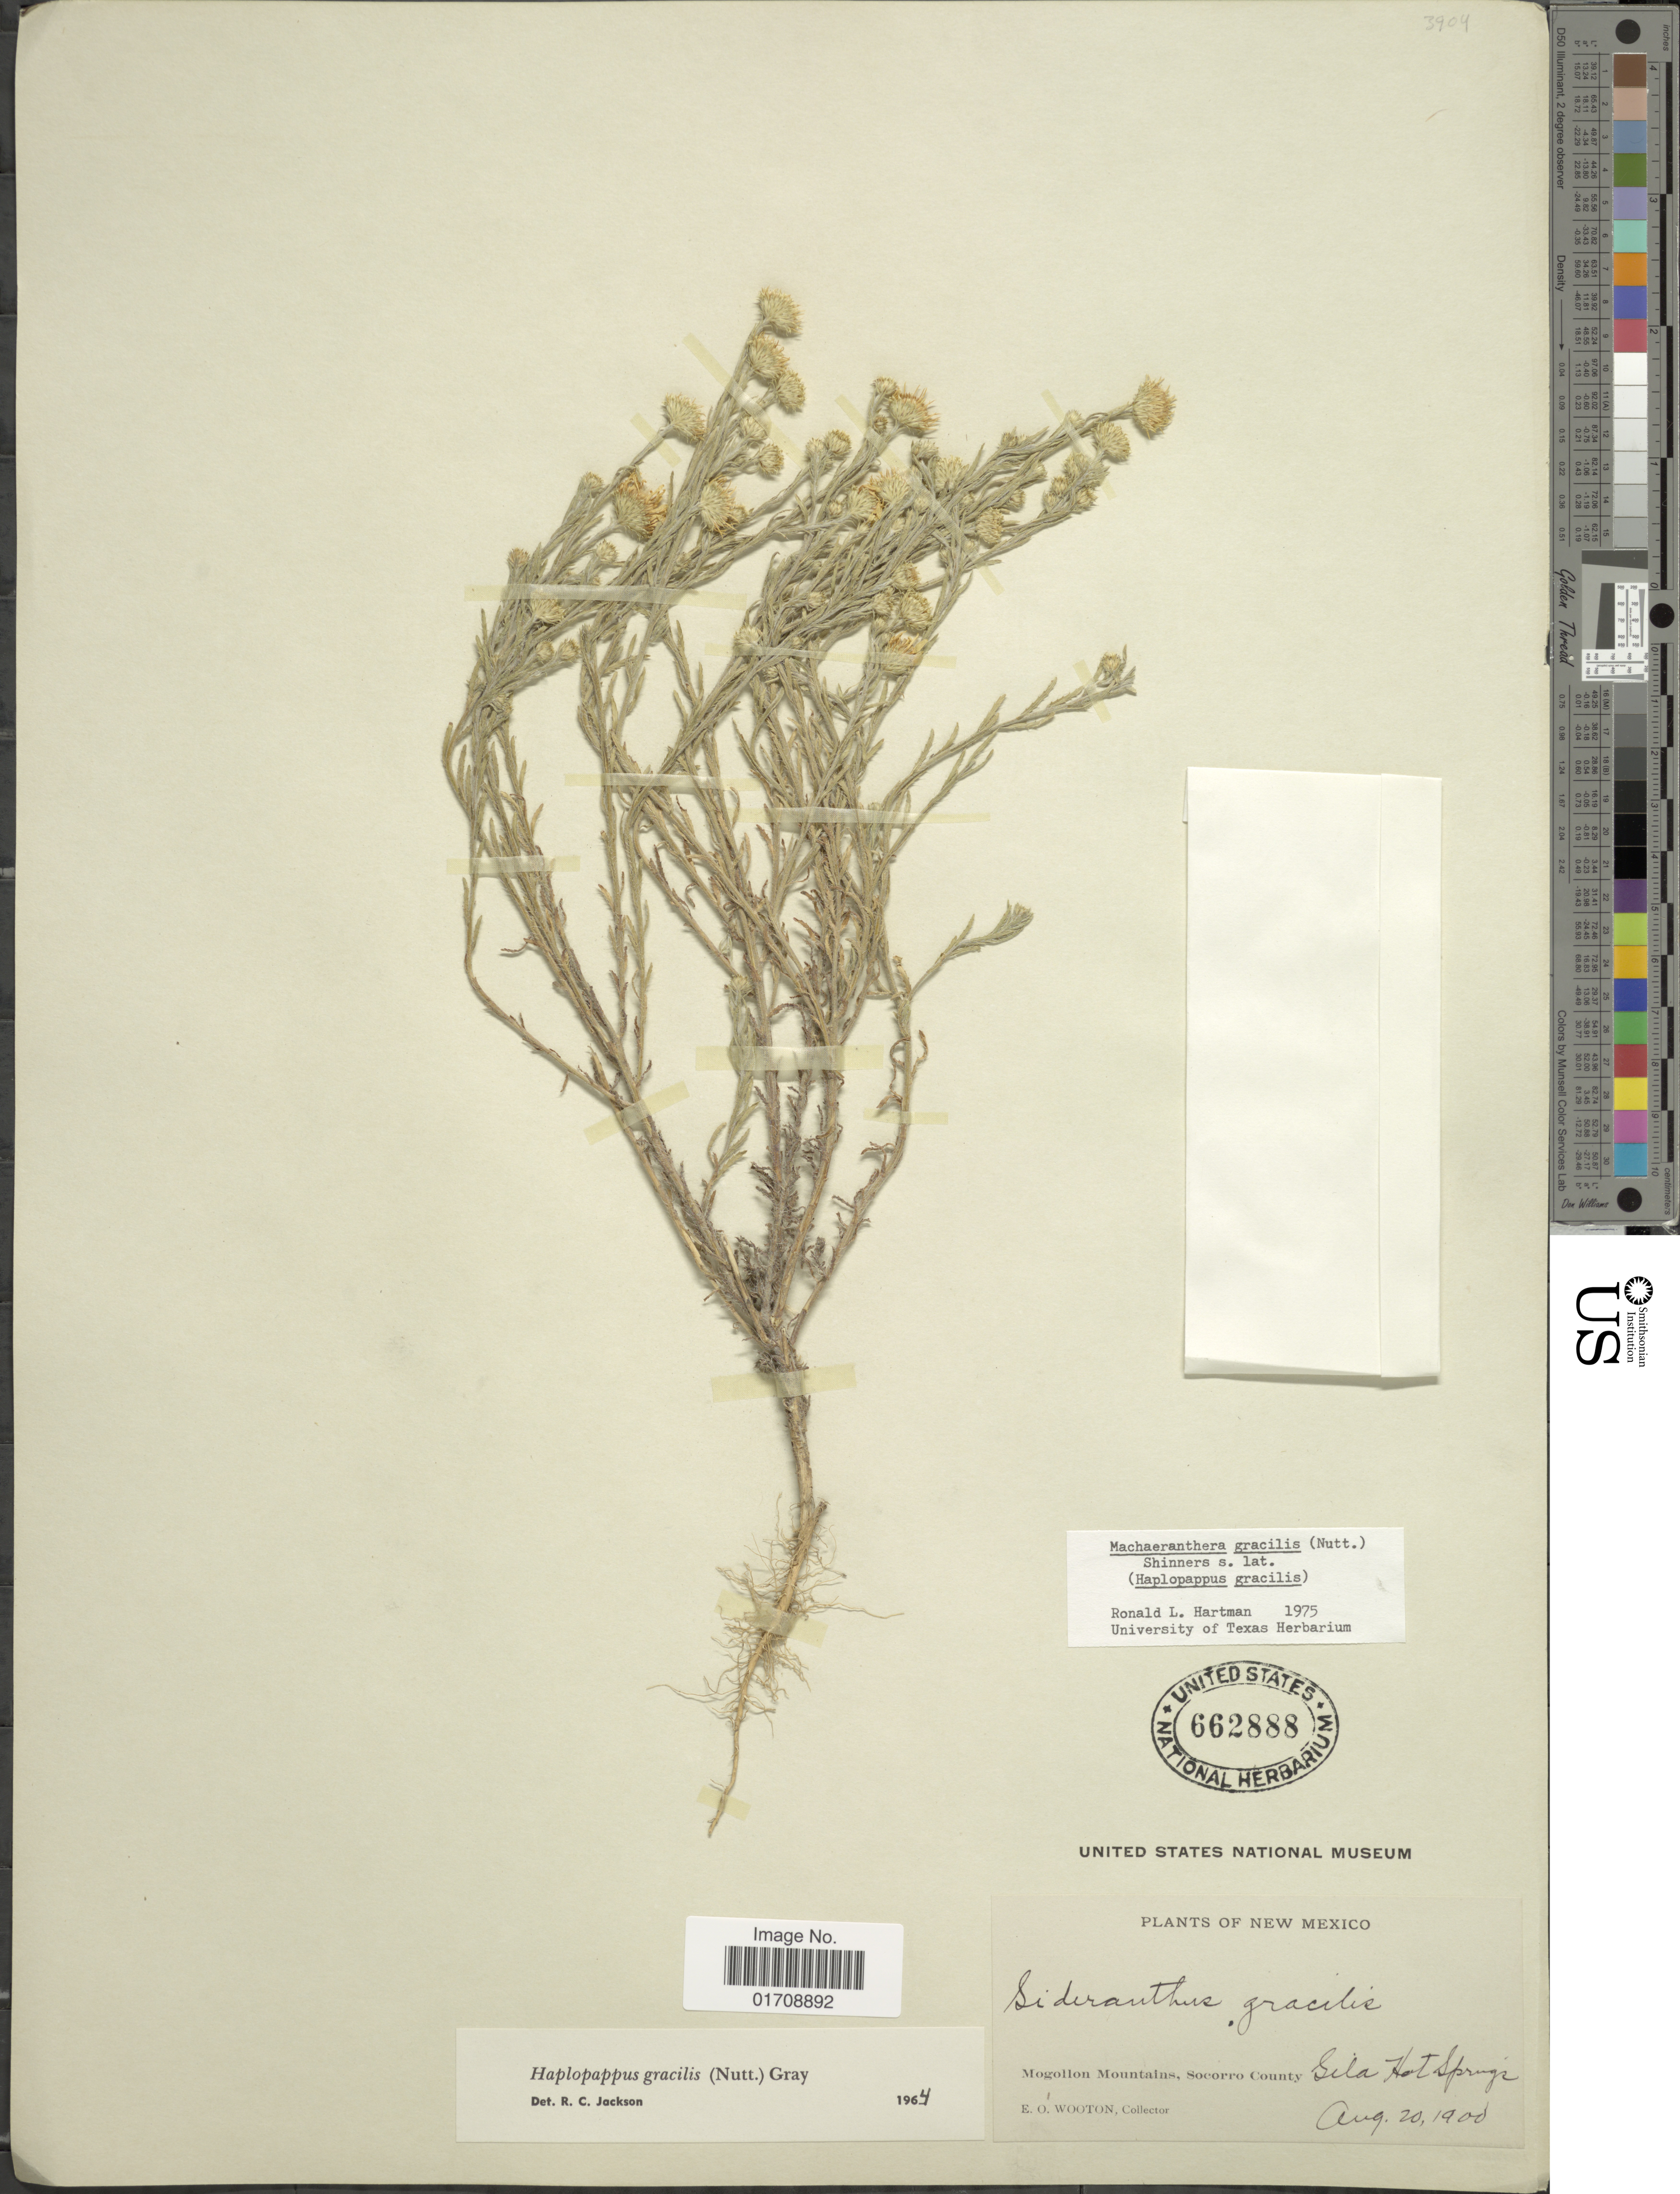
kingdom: Plantae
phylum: Tracheophyta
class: Magnoliopsida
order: Asterales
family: Asteraceae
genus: Machaeranthera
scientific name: Machaeranthera gracilis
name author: (Nutt.) Shinners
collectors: E. O. Wooton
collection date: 1900-08-20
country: United States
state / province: New Mexico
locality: Mogollon Mountains, Socorro County, Gila Hot Springs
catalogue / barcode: US 662888